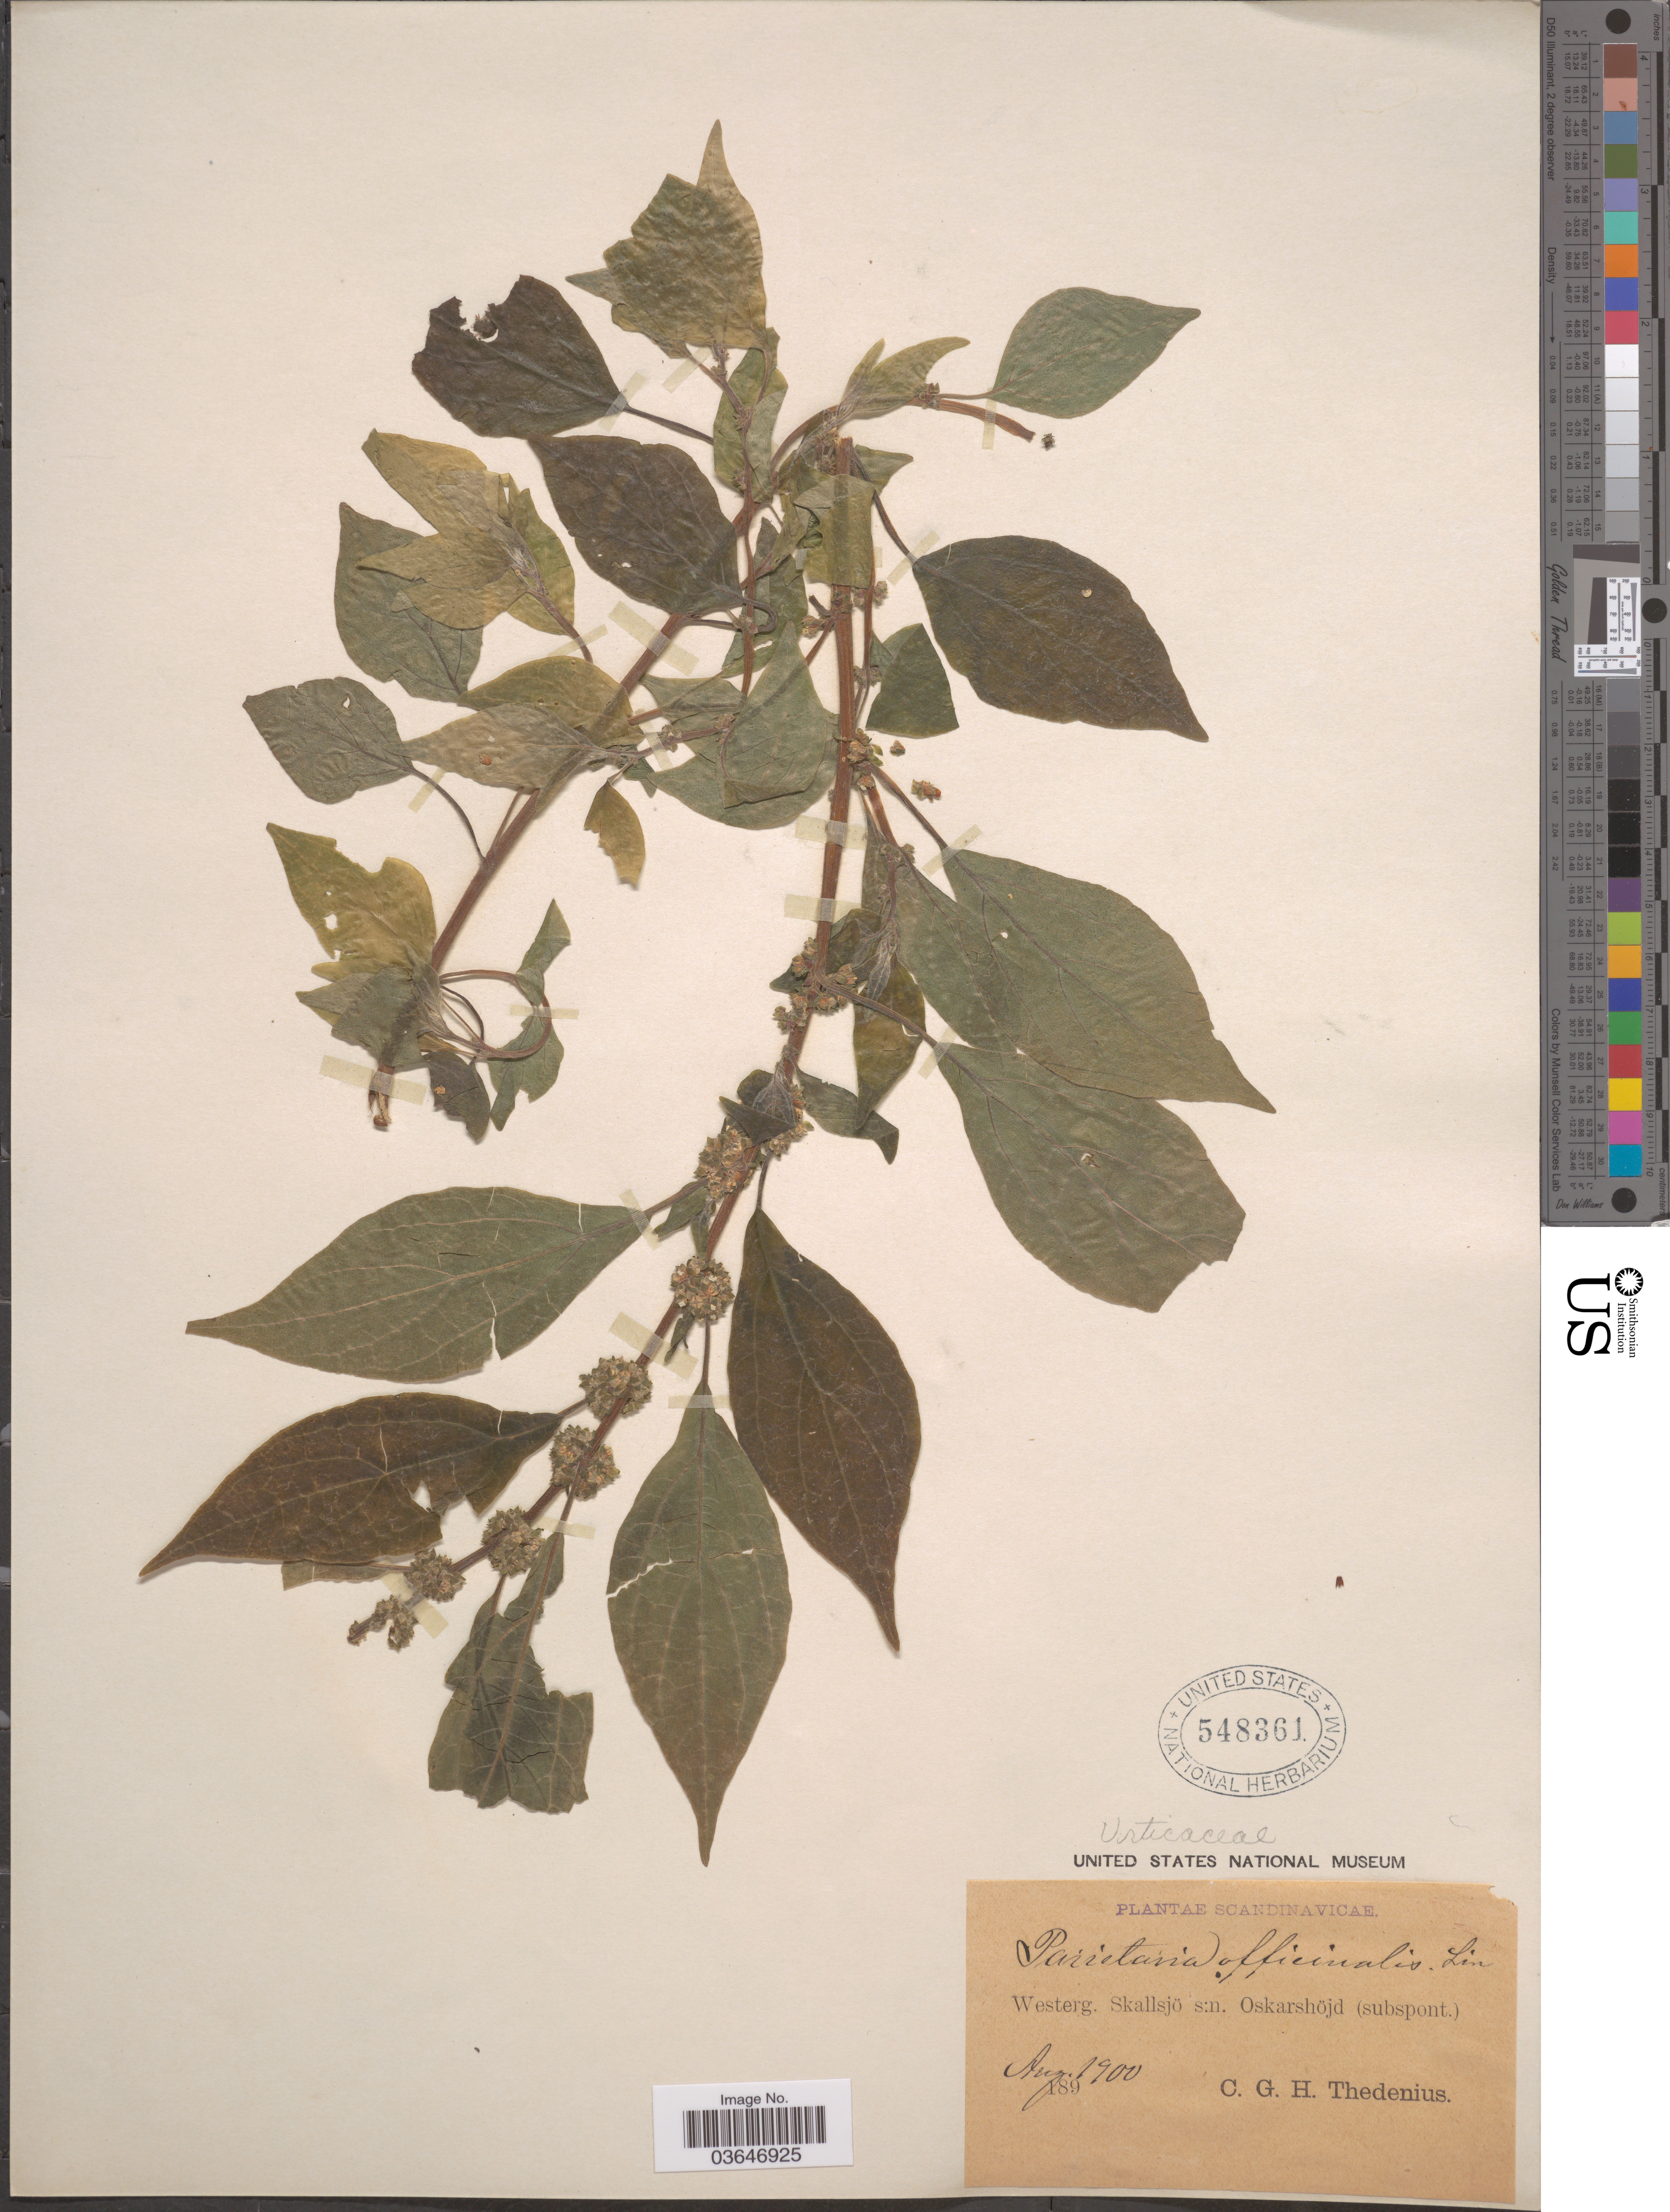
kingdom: Plantae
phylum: Tracheophyta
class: Magnoliopsida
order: Rosales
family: Urticaceae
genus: Parietaria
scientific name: Parietaria officinalis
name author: L.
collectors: C. Thedenius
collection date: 1900-08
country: Sweden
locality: Scandinavicae. Westerg. Skallsjö s:n. Oskarshöjd (subspont.).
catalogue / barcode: US 548361